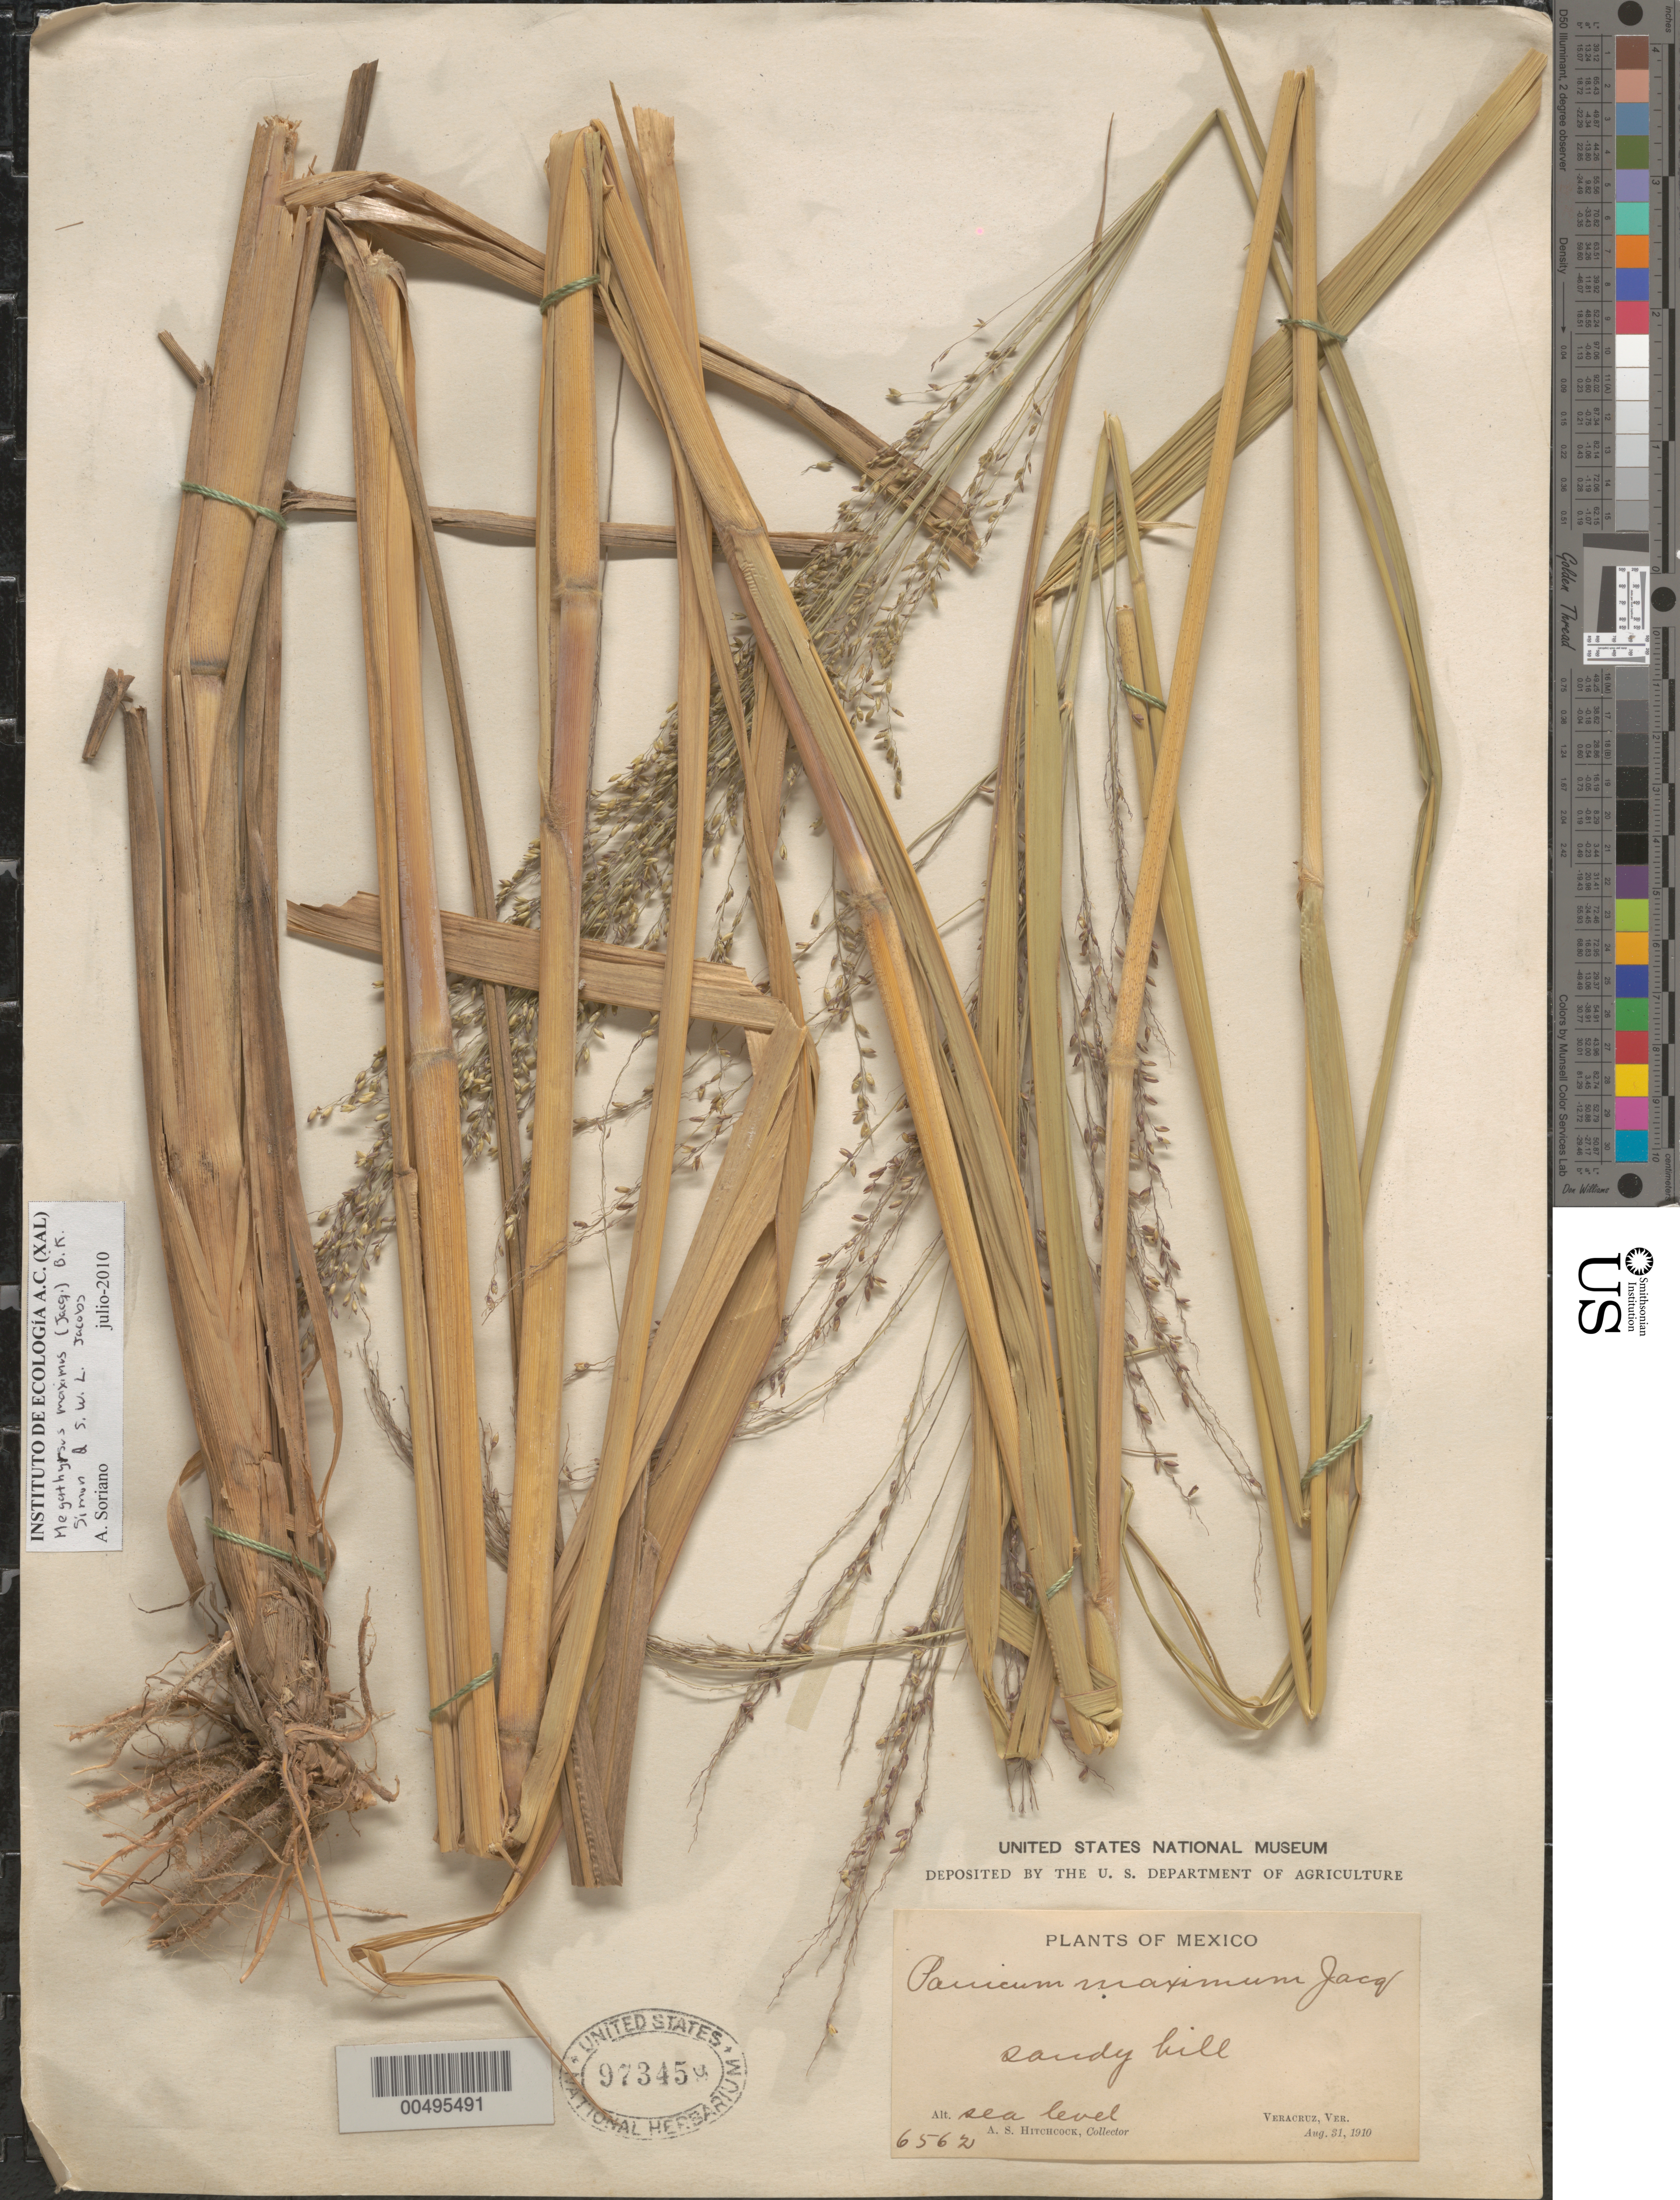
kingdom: Plantae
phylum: Tracheophyta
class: Liliopsida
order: Poales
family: Poaceae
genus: Megathyrsus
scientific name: Megathyrsus maximus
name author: (Jacq.) B.K. Simon & S.W.L. Jacobs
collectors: A. S. Hitchcock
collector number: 6562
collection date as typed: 31 Aug 1910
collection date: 1910-08-31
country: Mexico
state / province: Veracruz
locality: Veracruz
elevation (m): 0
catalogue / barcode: US 973458